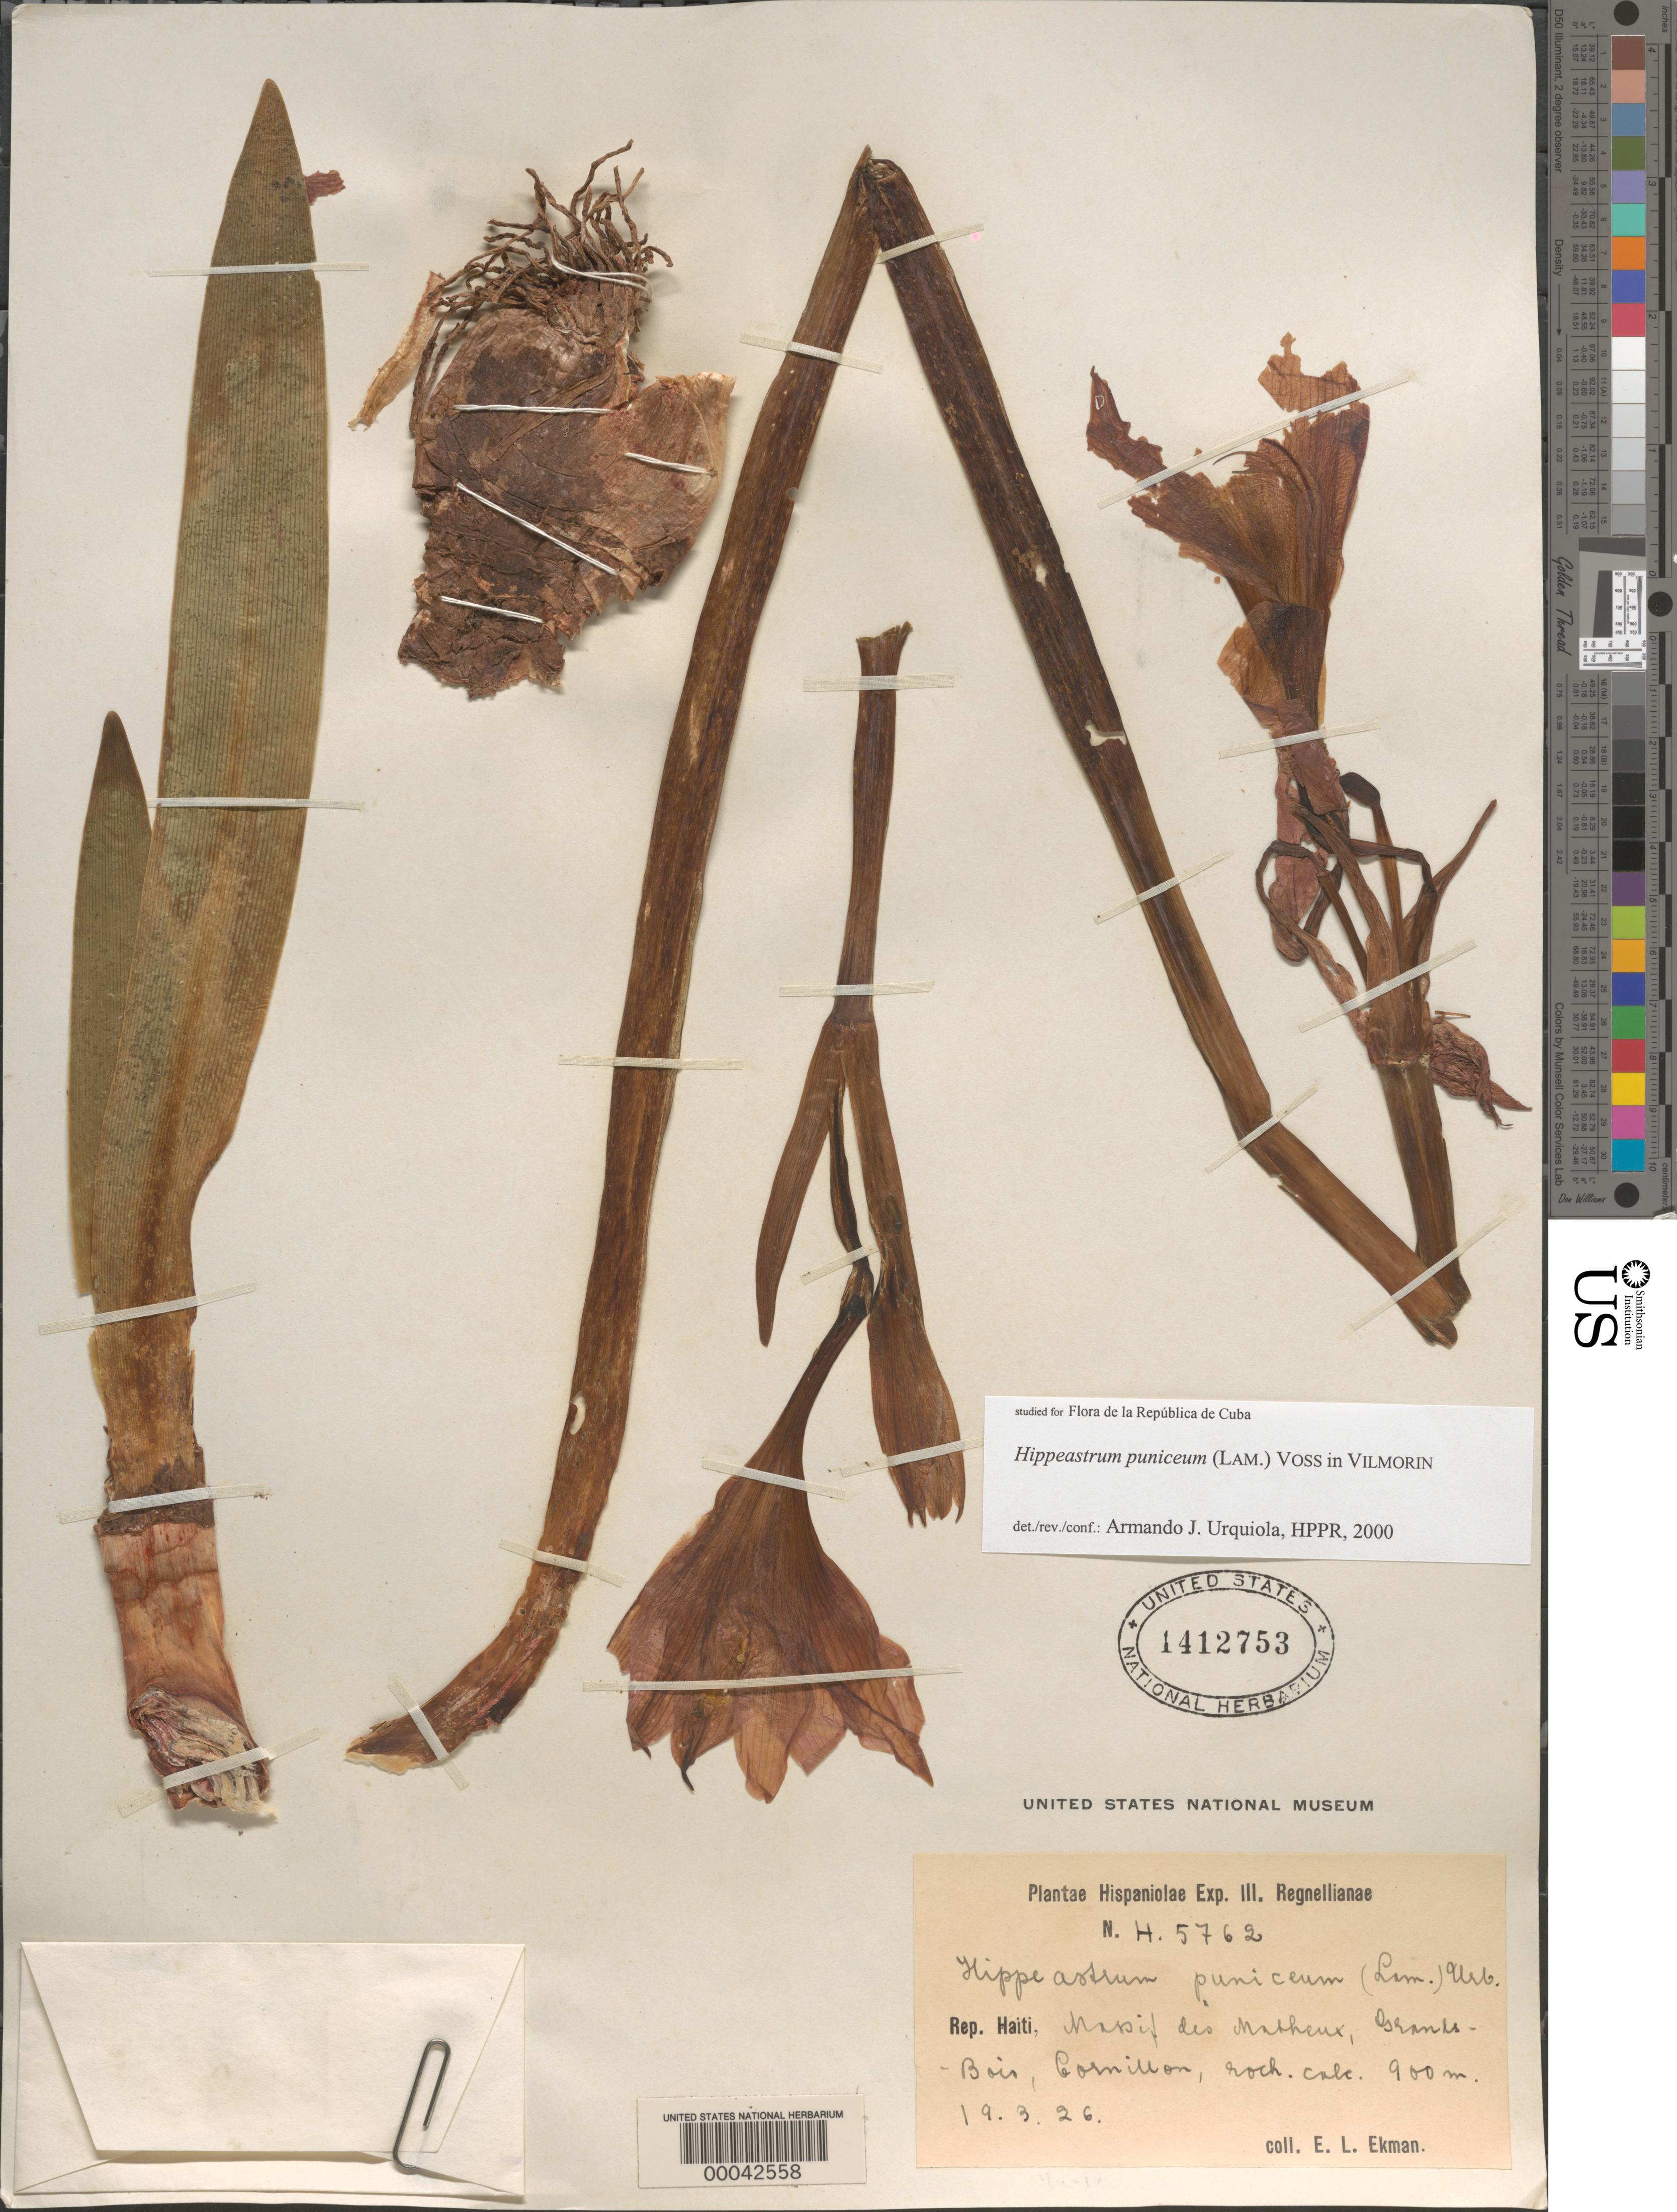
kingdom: Plantae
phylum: Tracheophyta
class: Liliopsida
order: Asparagales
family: Amaryllidaceae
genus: Hippeastrum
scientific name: Hippeastrum puniceum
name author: (Lam.) Voss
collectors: E. L. Ekman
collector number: H5762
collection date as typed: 19 Mar 1926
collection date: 1926-03-19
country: Haiti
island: Hispaniola Island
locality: Marsif de matheux; grands bois, cormillon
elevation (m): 900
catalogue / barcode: US 1412753